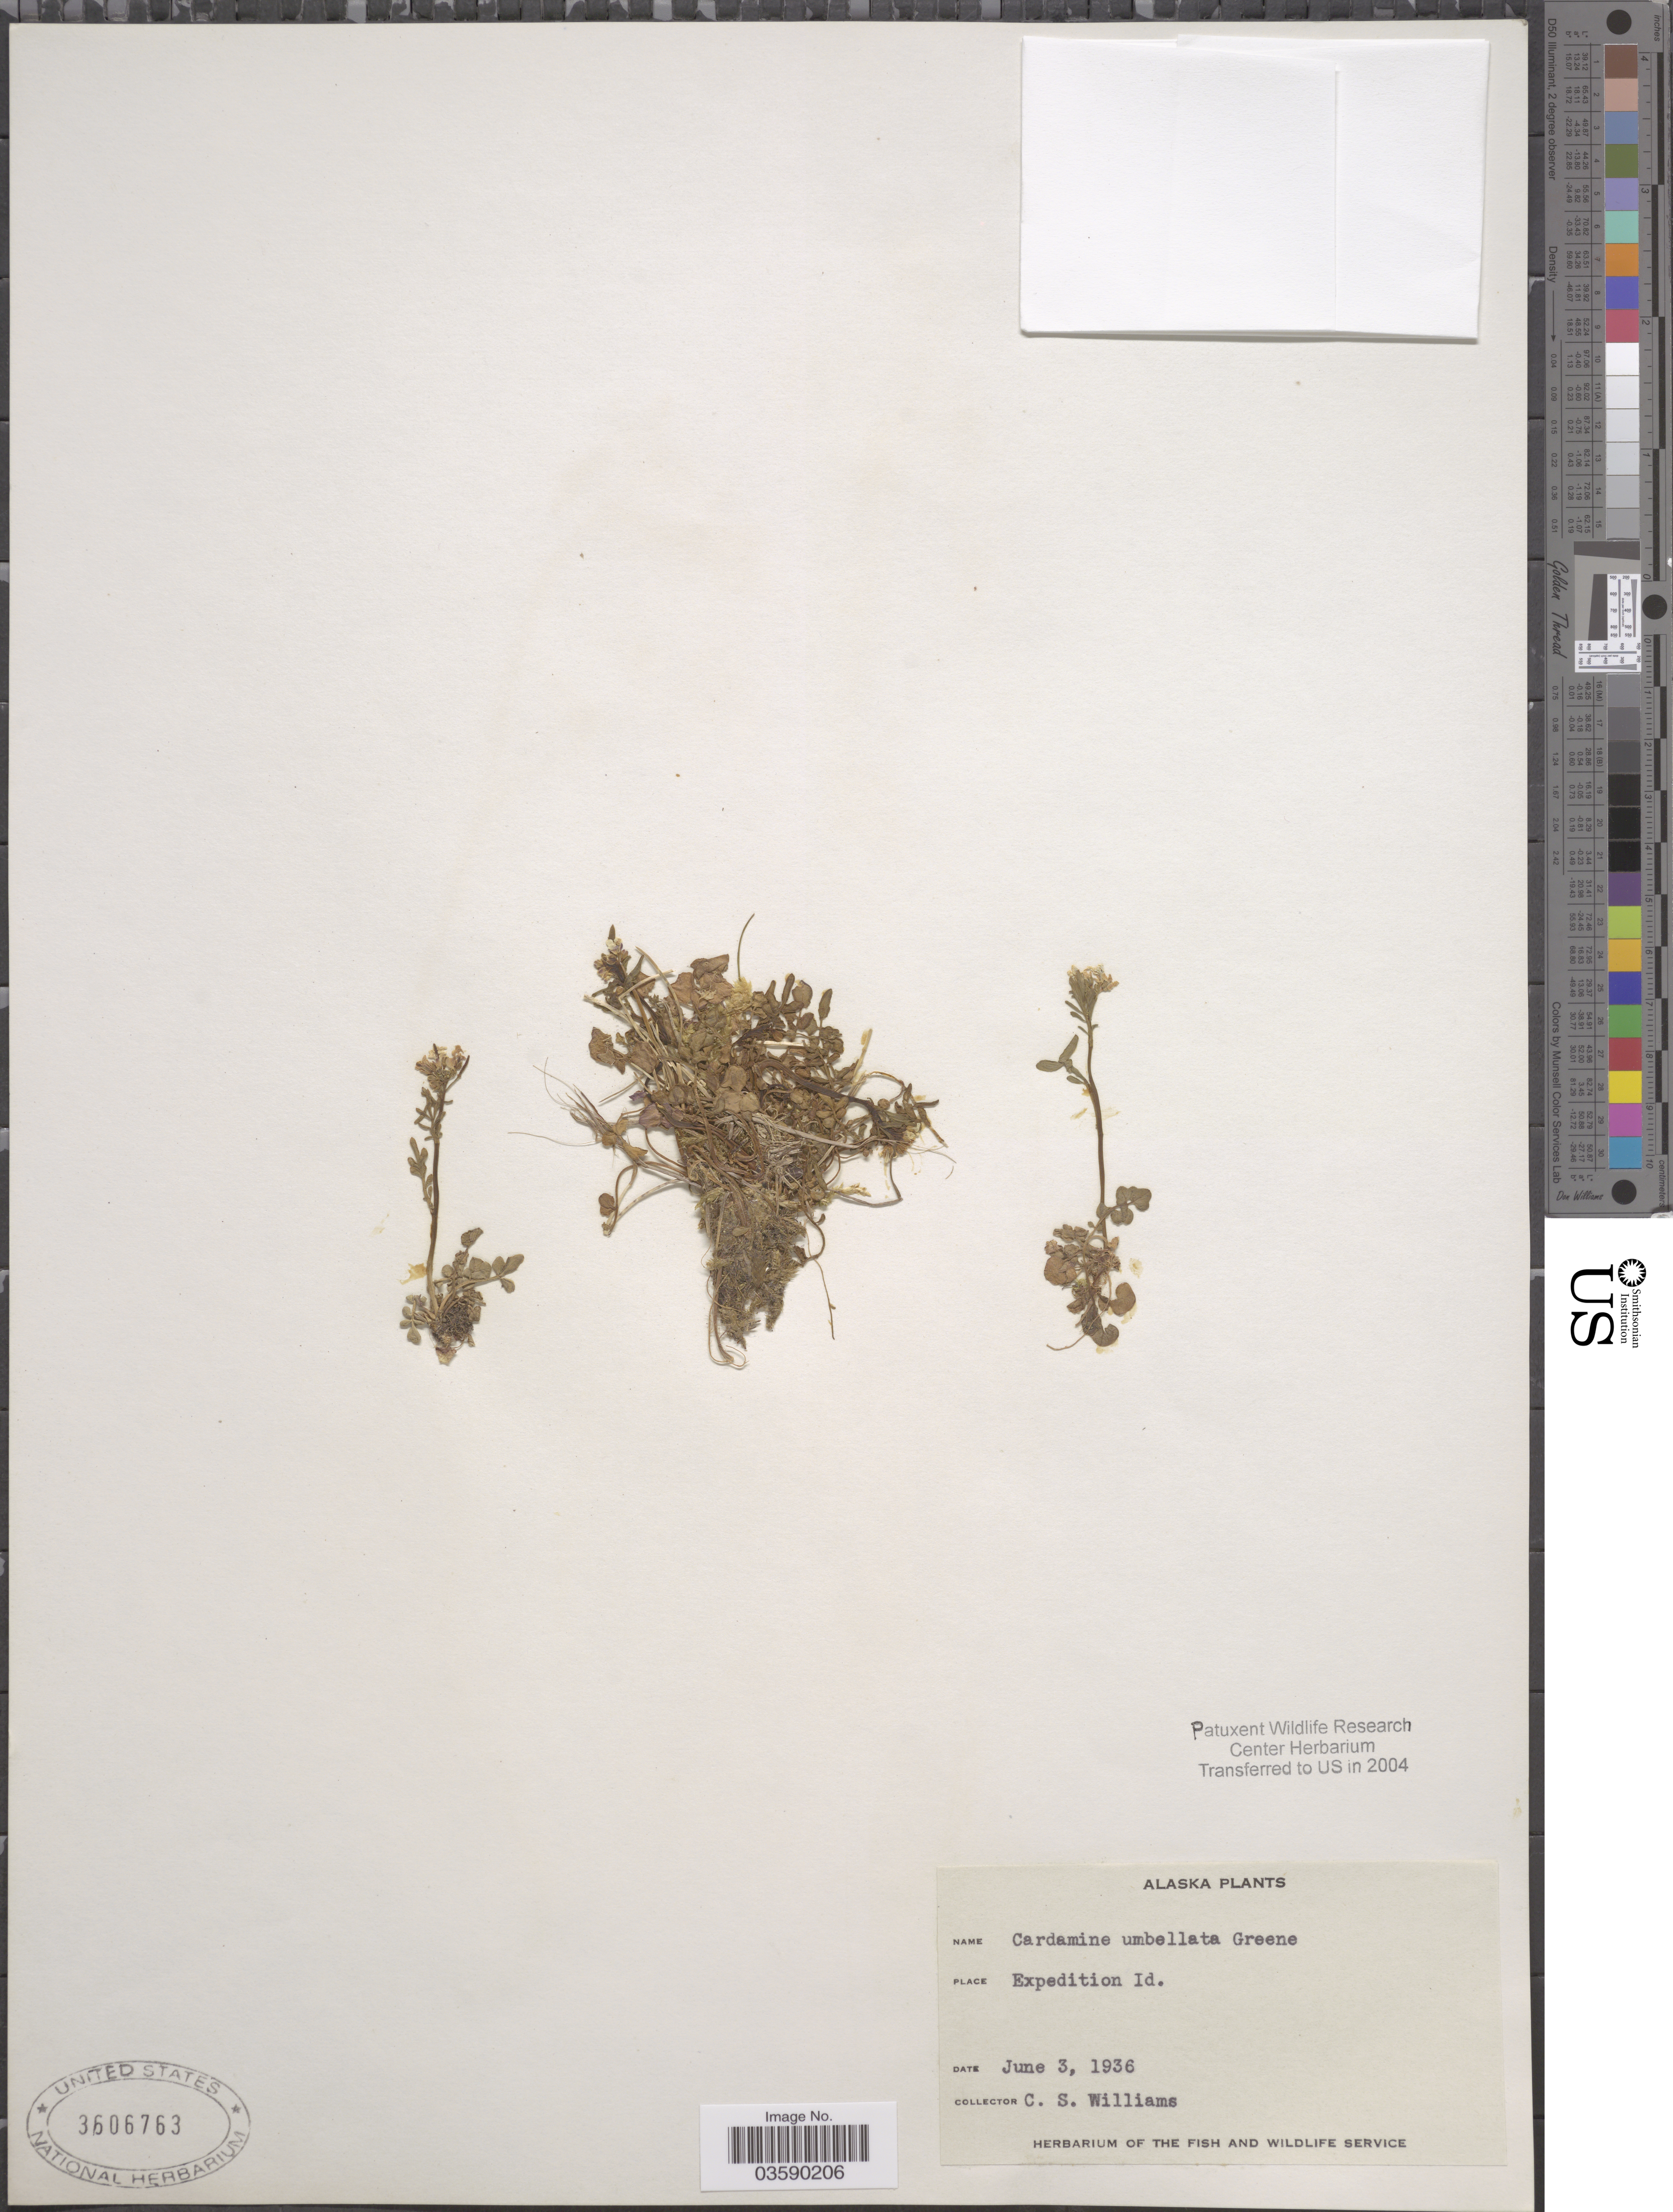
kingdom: Plantae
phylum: Tracheophyta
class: Magnoliopsida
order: Brassicales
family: Brassicaceae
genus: Cardamine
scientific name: Cardamine umbellata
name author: Greene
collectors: C. Williams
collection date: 1936-06-03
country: United States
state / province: Alaska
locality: Expedition Id.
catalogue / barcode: US 3606763